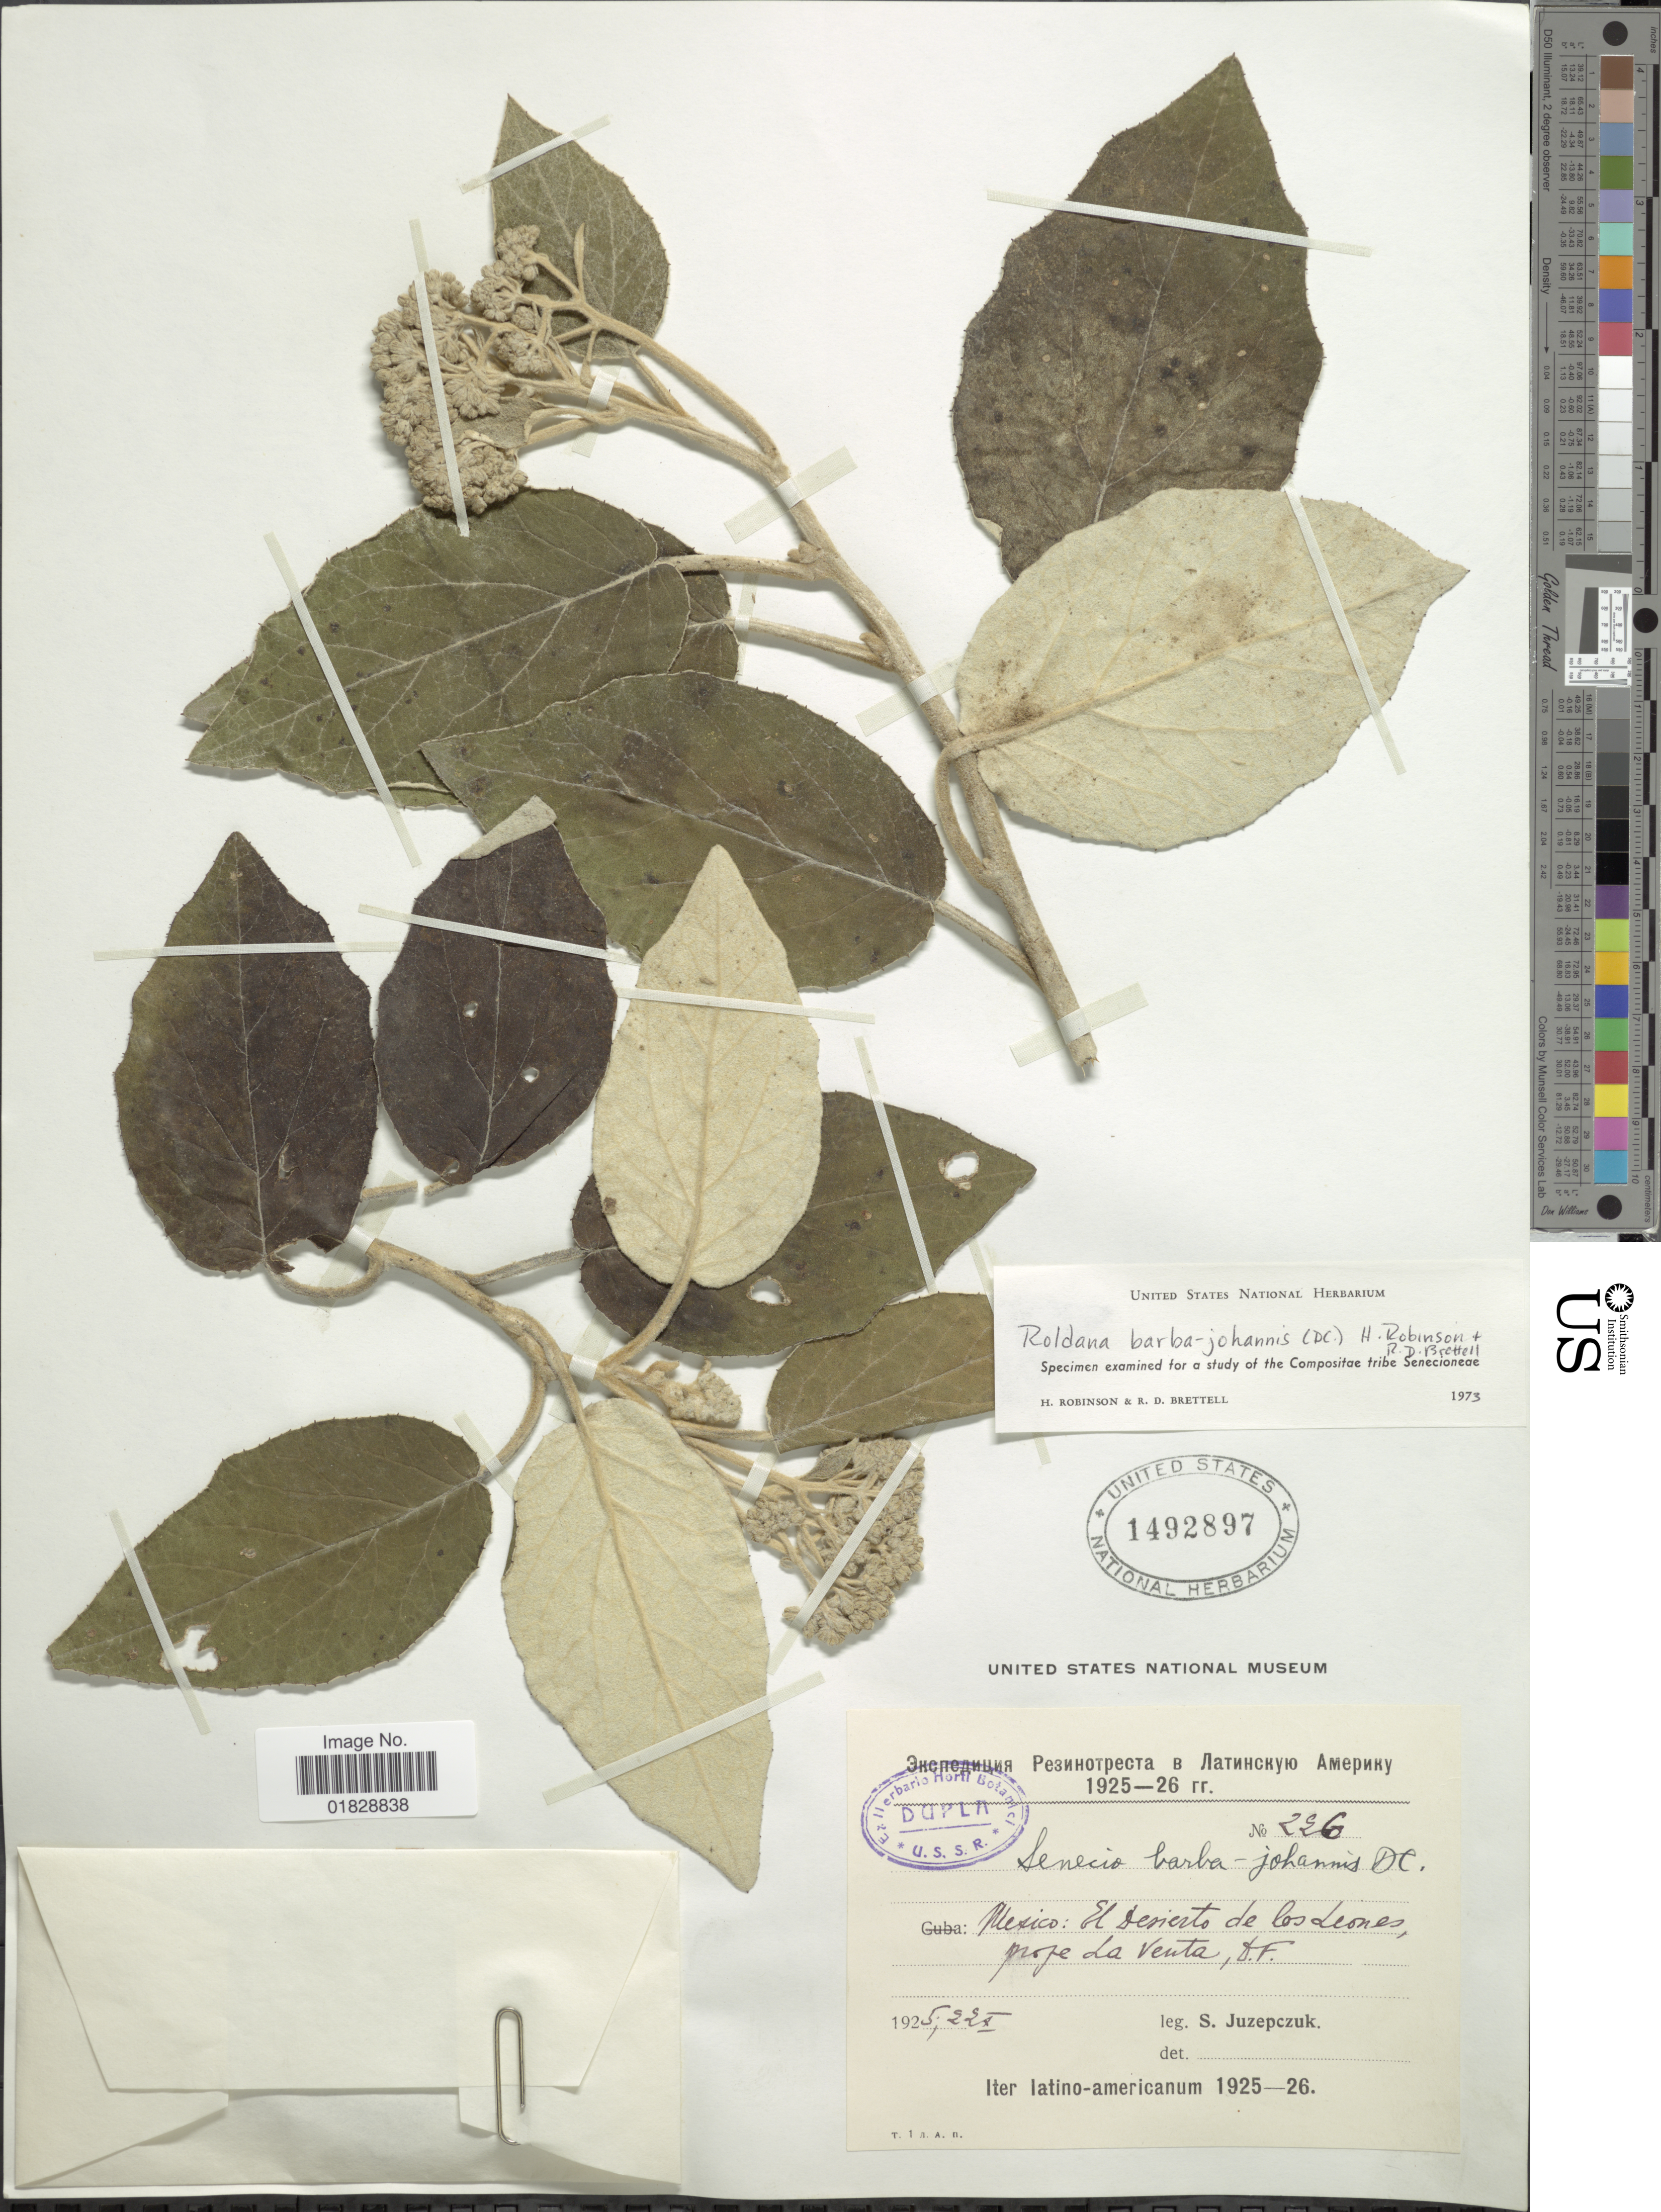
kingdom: Plantae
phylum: Tracheophyta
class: Magnoliopsida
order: Asterales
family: Asteraceae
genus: Roldana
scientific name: Roldana barba-johannis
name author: (DC.) H. Rob. & Brettell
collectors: S. V. Juzepczuk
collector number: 226*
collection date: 1925-10-22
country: Mexico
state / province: Distrito Federal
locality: Mexico: El Desierto de los Leones, prope La Venta, D.F.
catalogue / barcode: US 1492897